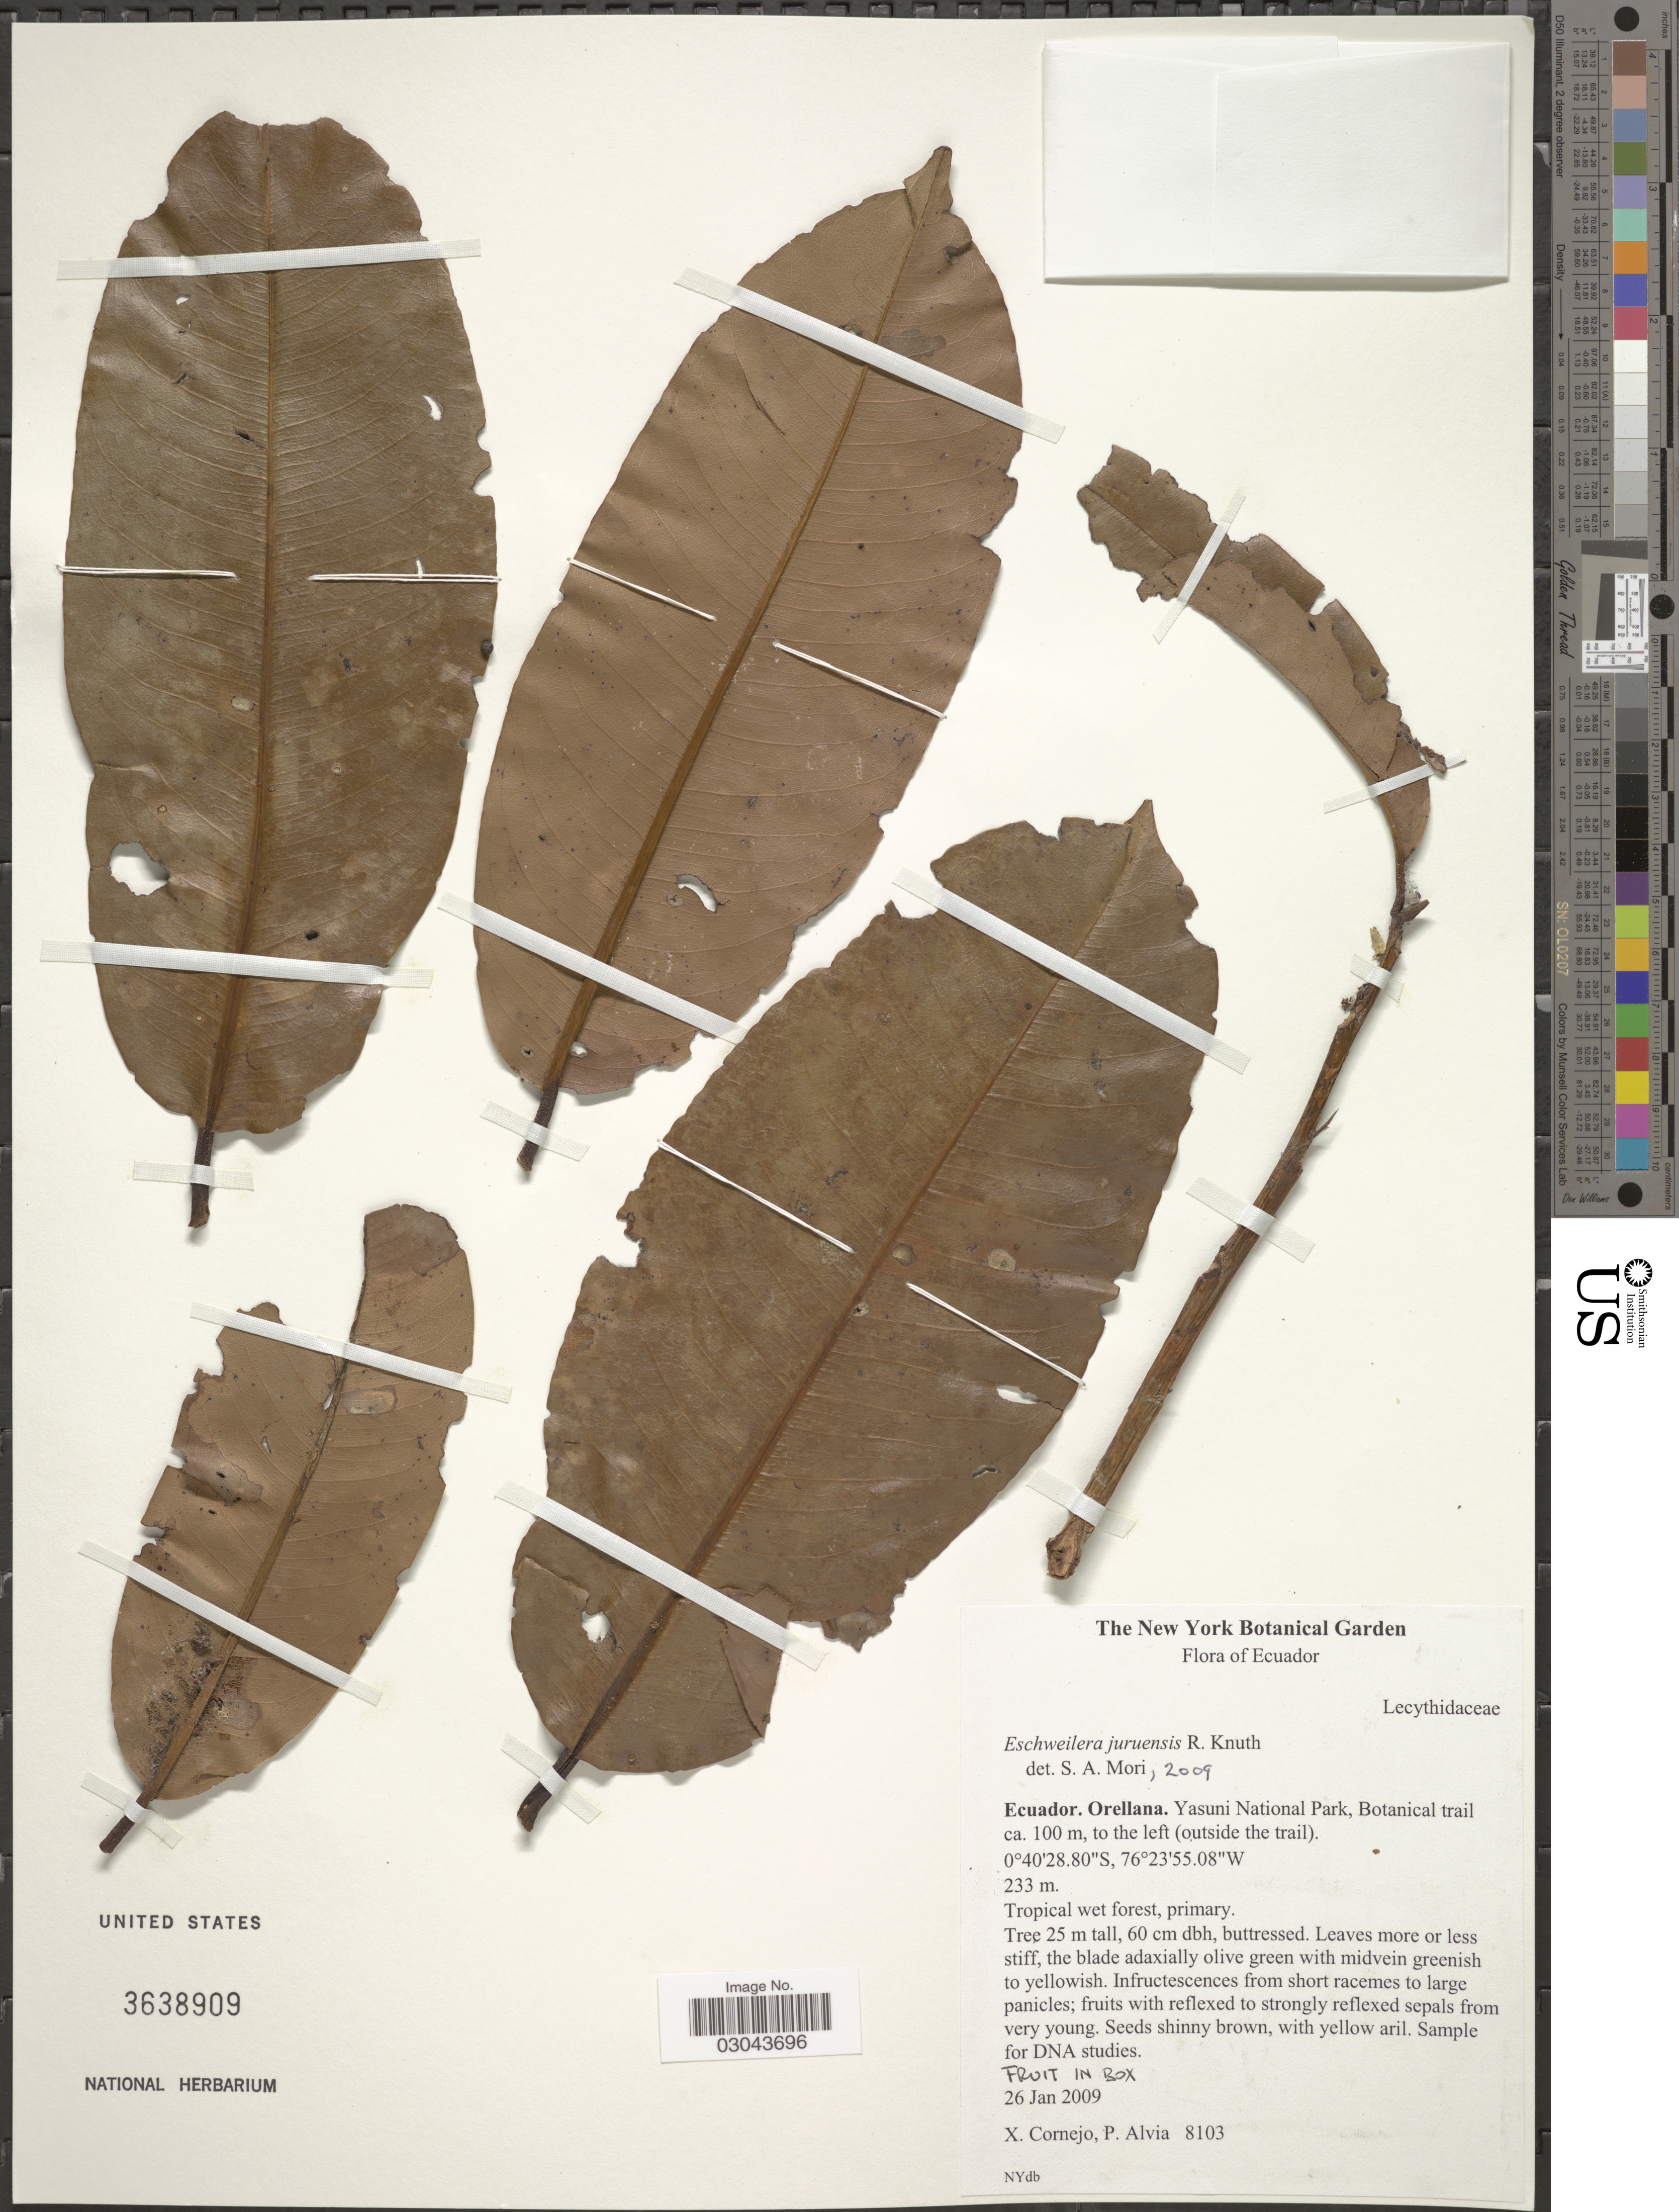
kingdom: Plantae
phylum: Tracheophyta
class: Magnoliopsida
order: Ericales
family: Lecythidaceae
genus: Eschweilera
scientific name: Eschweilera juruensis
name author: R. Knuth in Engl.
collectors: X. F. Cornejo & P. Alvia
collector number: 8103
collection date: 2009-01-26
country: Ecuador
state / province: Orellana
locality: Yasuni National Park, Botanical trail ca. 100 m, to the left (outside the trail).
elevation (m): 233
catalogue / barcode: US 3638909